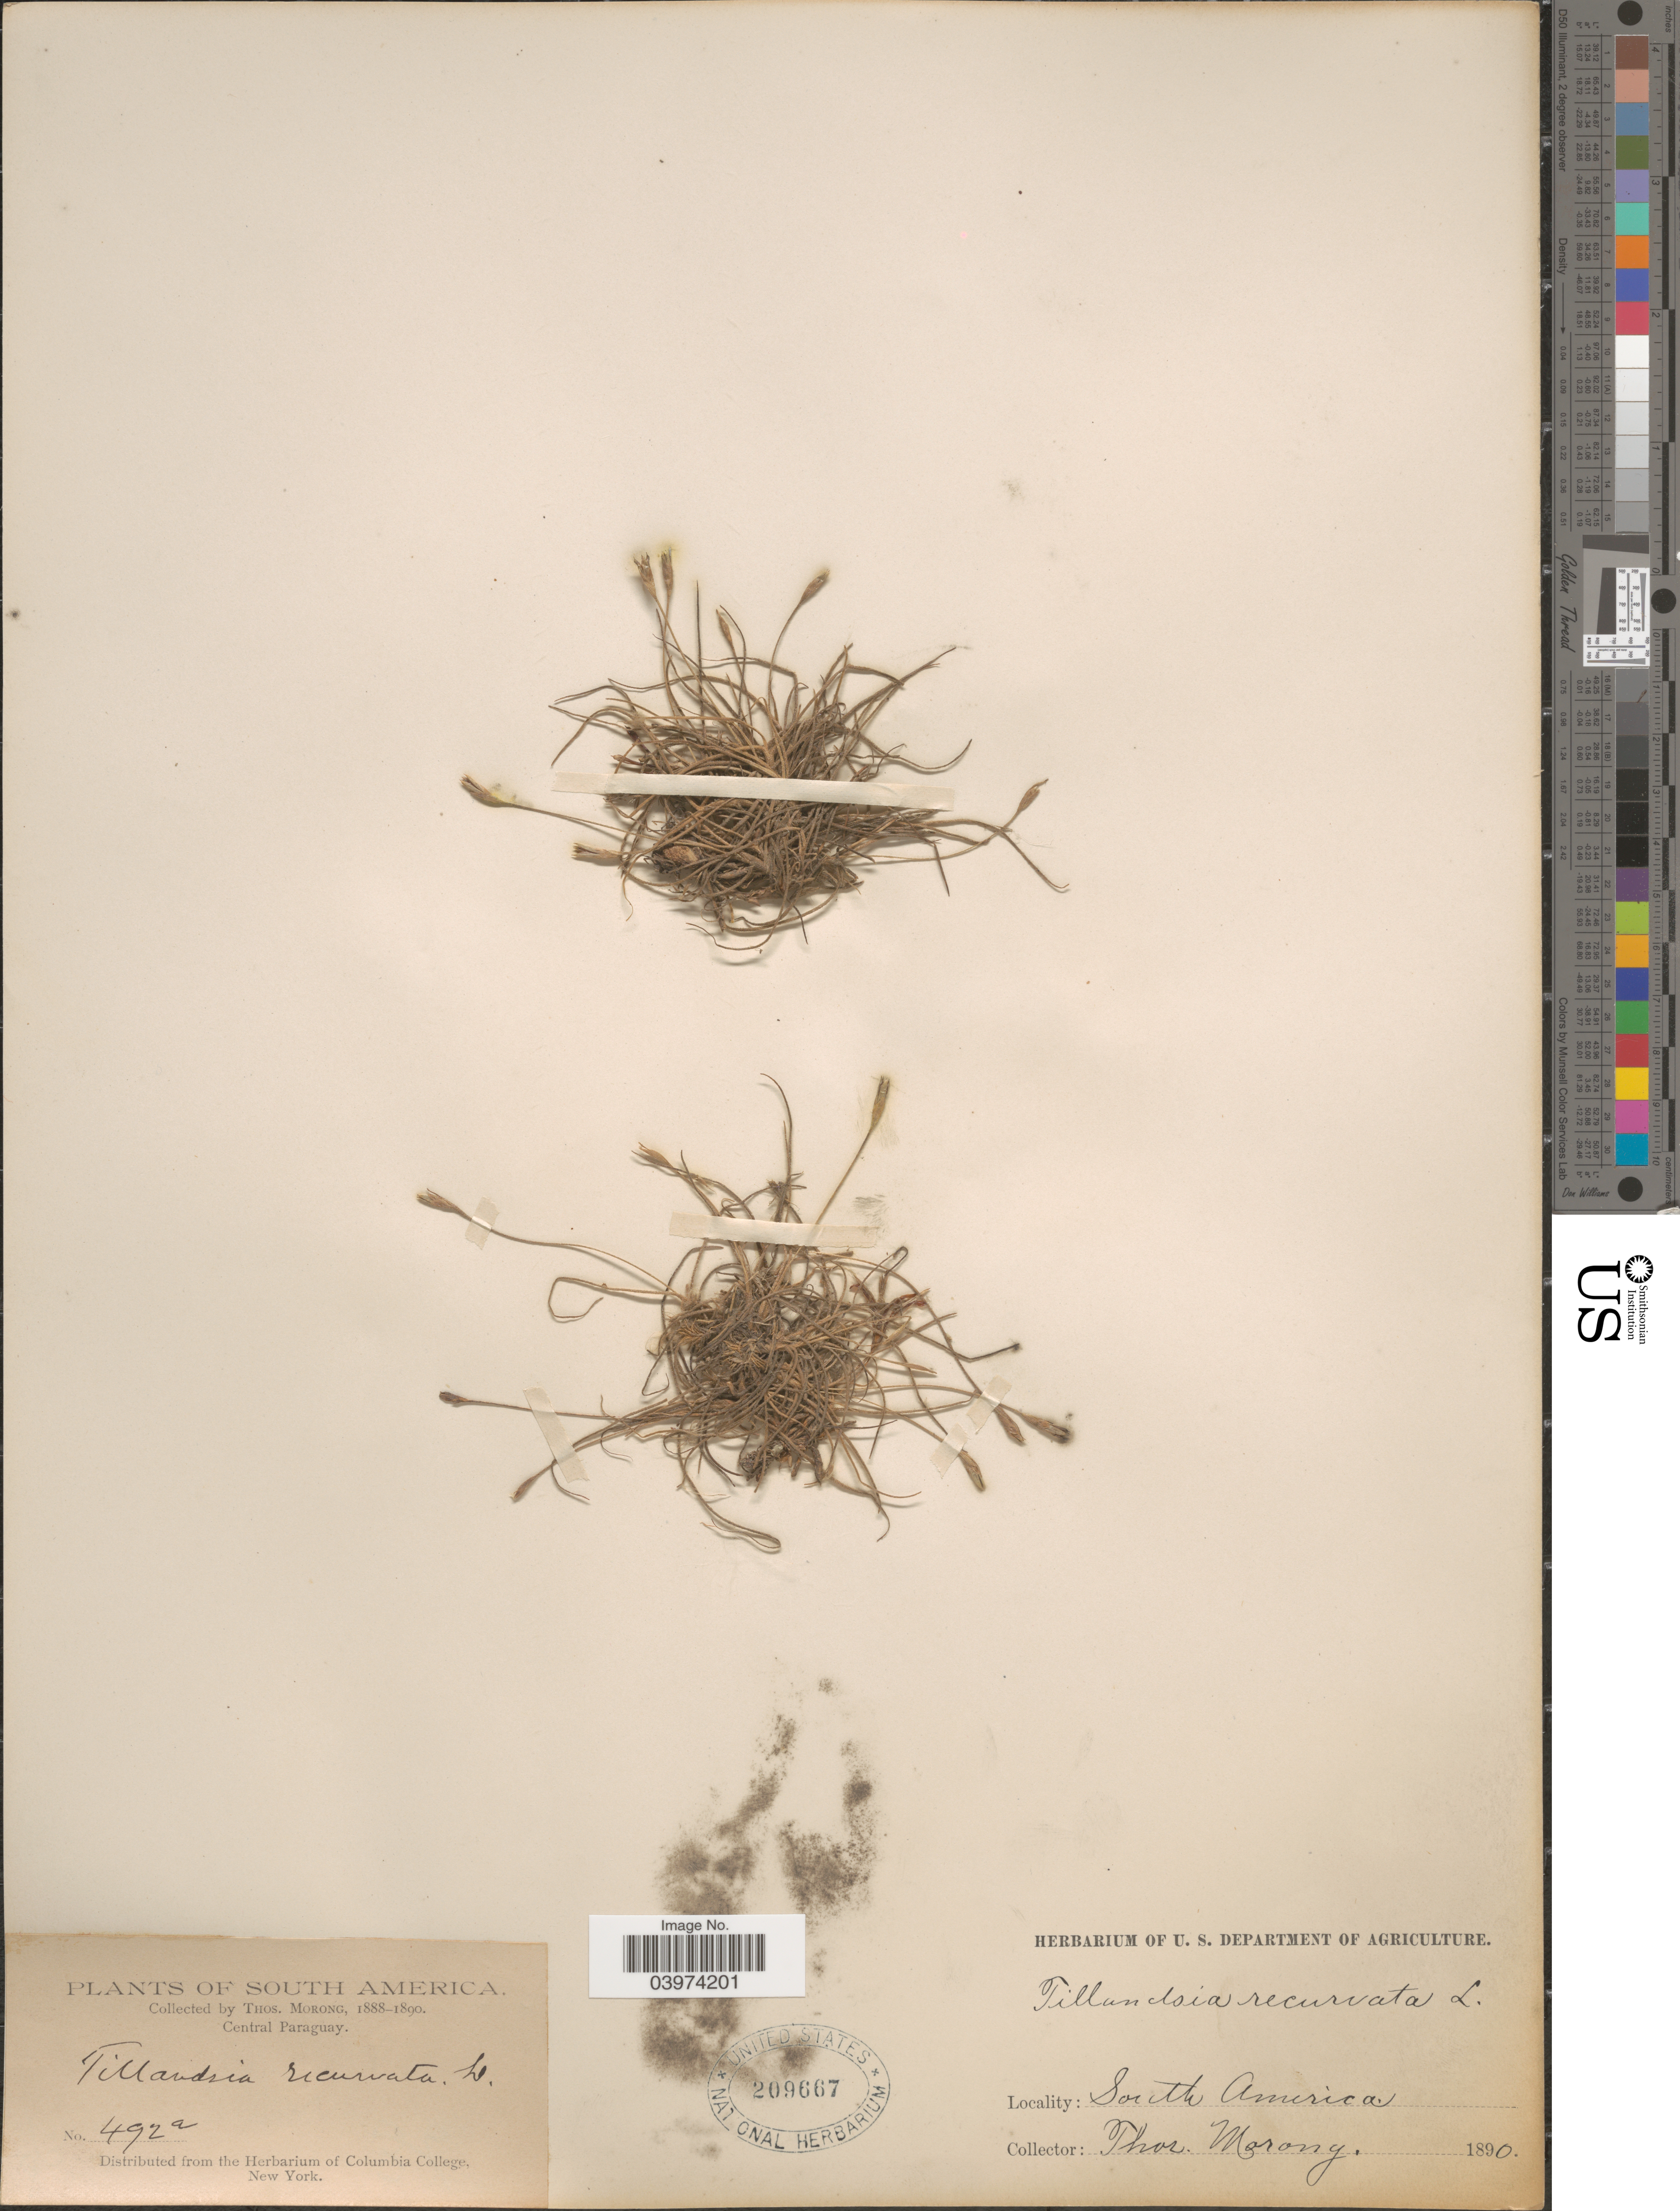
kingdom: Plantae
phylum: Tracheophyta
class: Liliopsida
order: Poales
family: Bromeliaceae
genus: Tillandsia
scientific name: Tillandsia recurvata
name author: L.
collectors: ex herb. T. Morong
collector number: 492a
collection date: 1888/1890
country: Paraguay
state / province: Central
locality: Central Paraguay.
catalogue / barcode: US 209667